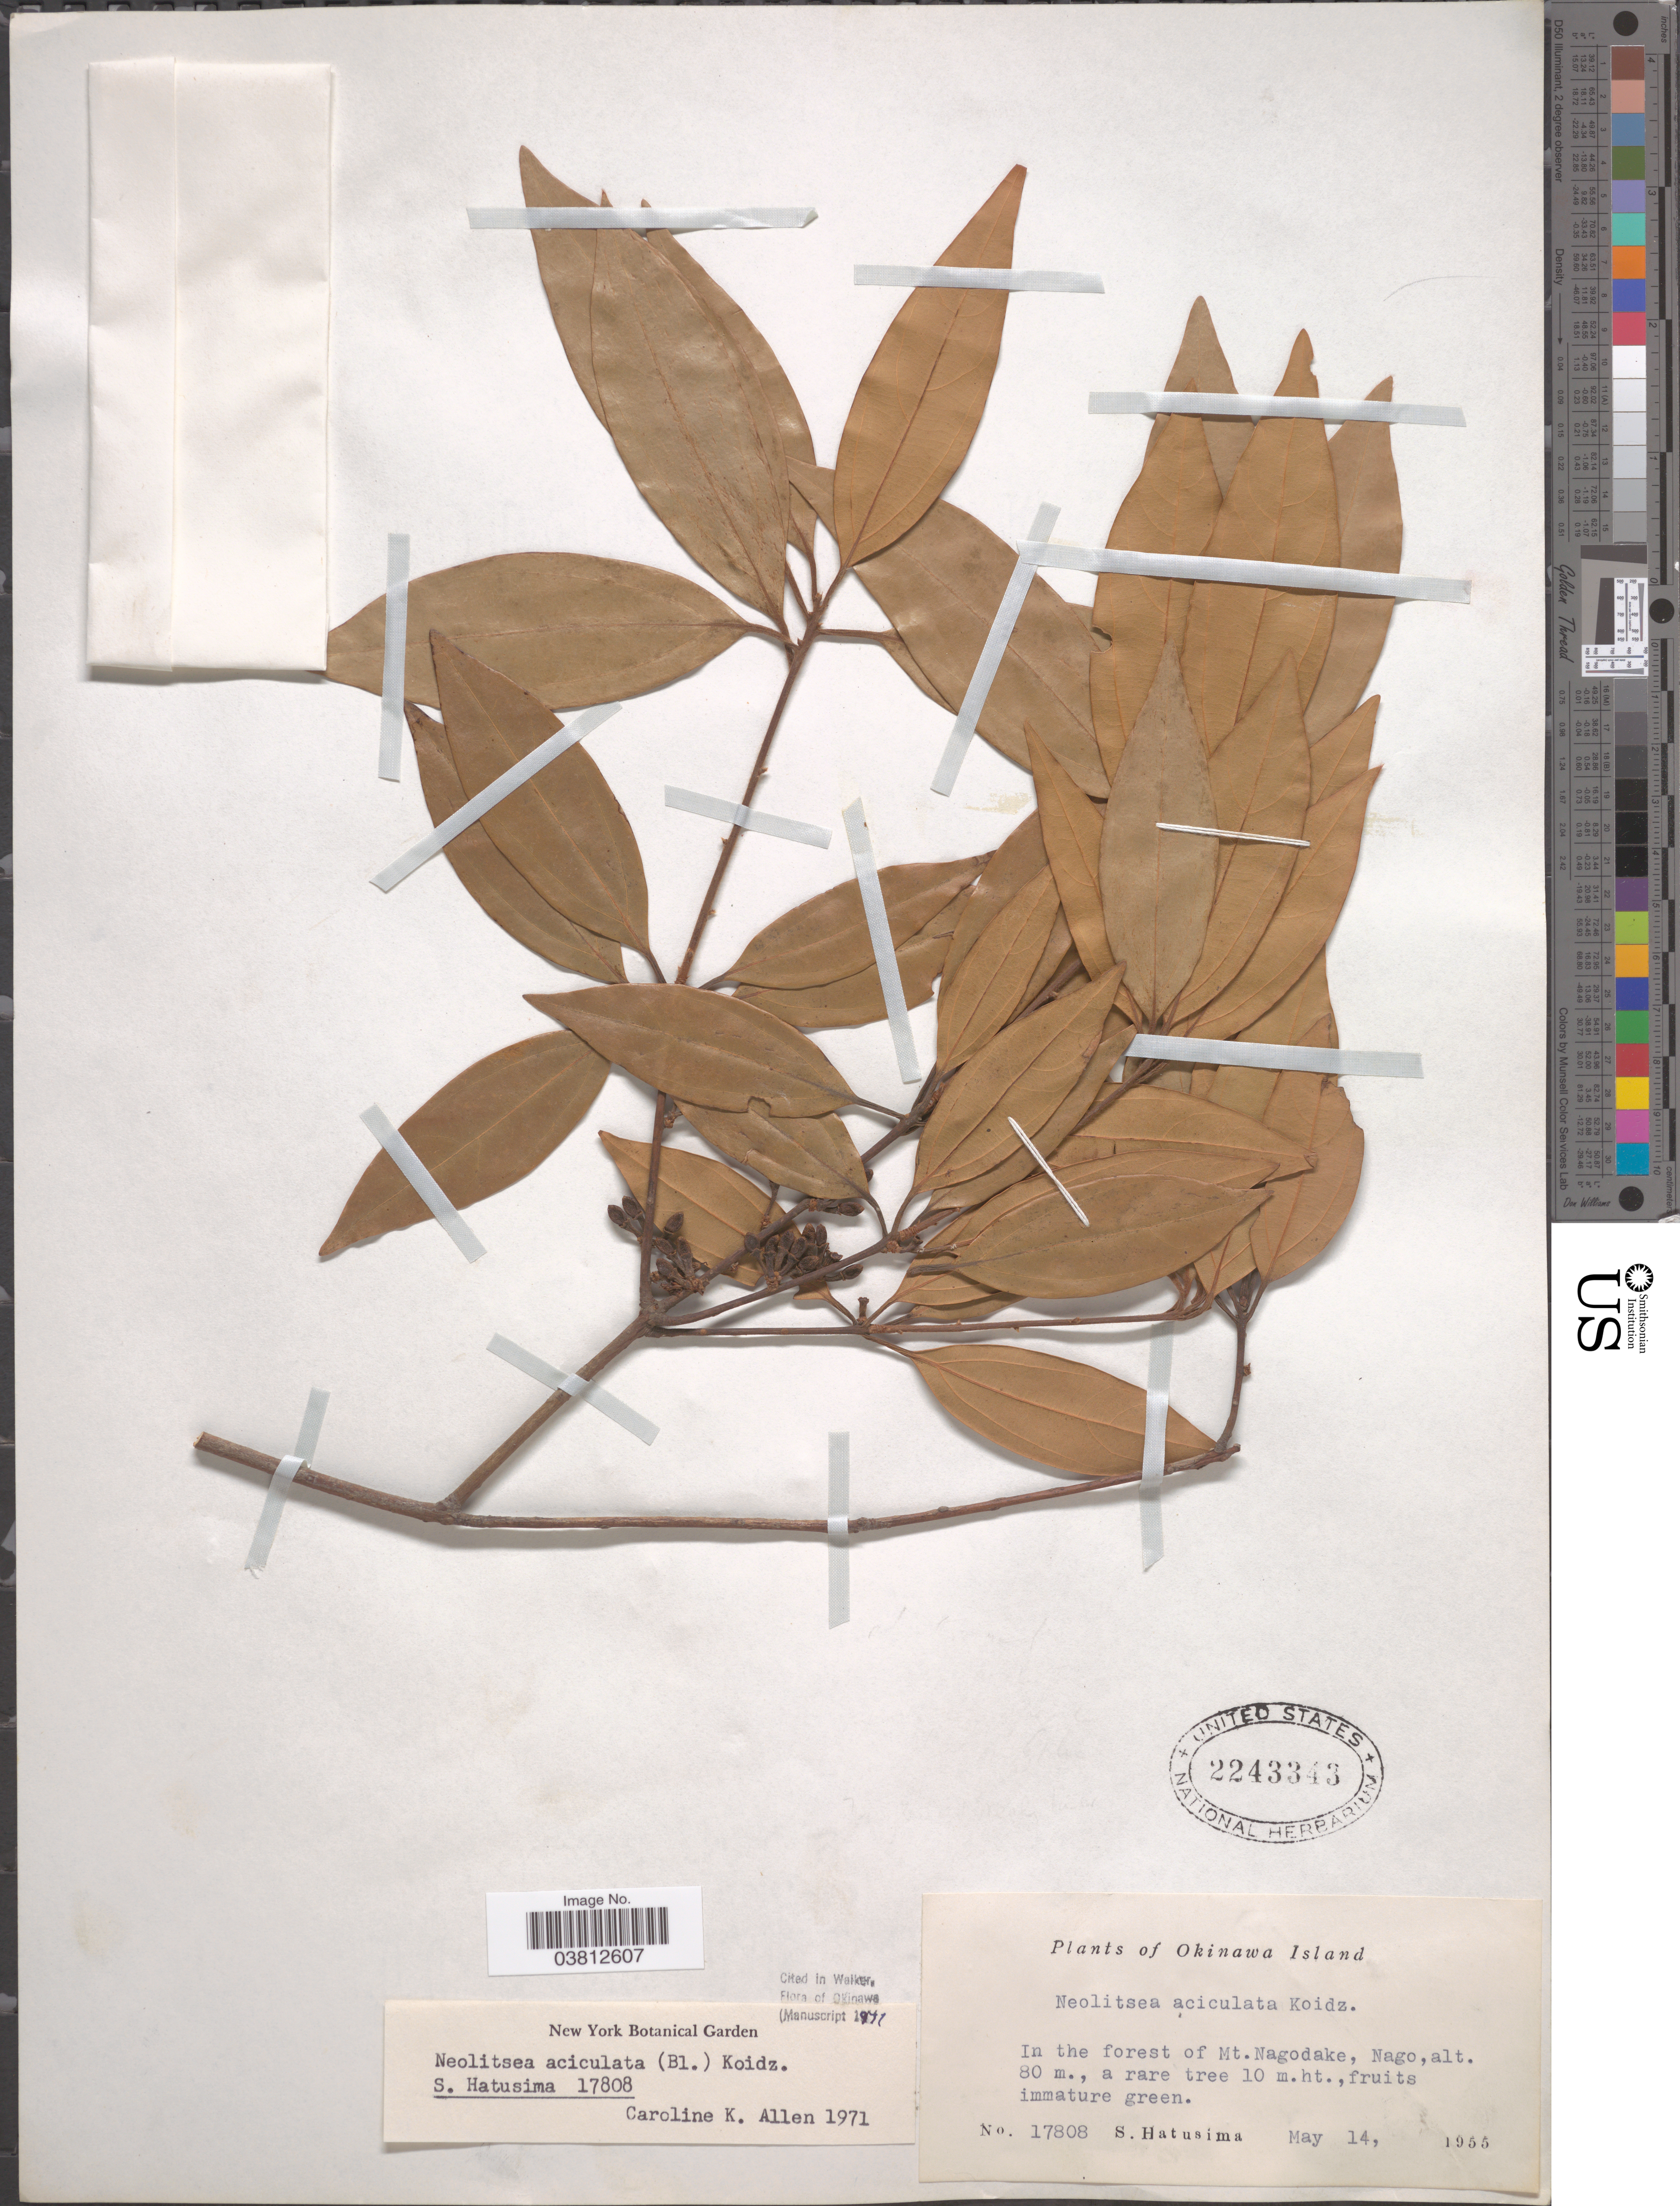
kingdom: Plantae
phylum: Tracheophyta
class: Magnoliopsida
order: Laurales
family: Lauraceae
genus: Neolitsea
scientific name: Neolitsea aciculata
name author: (Blume) Koidz.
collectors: S. Hatusima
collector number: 17808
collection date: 1955-05-14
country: Japan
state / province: Okinawa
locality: Okinawa Island. In the forest of Mt. Nagodake, Nago.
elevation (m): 80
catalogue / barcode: US 2243343